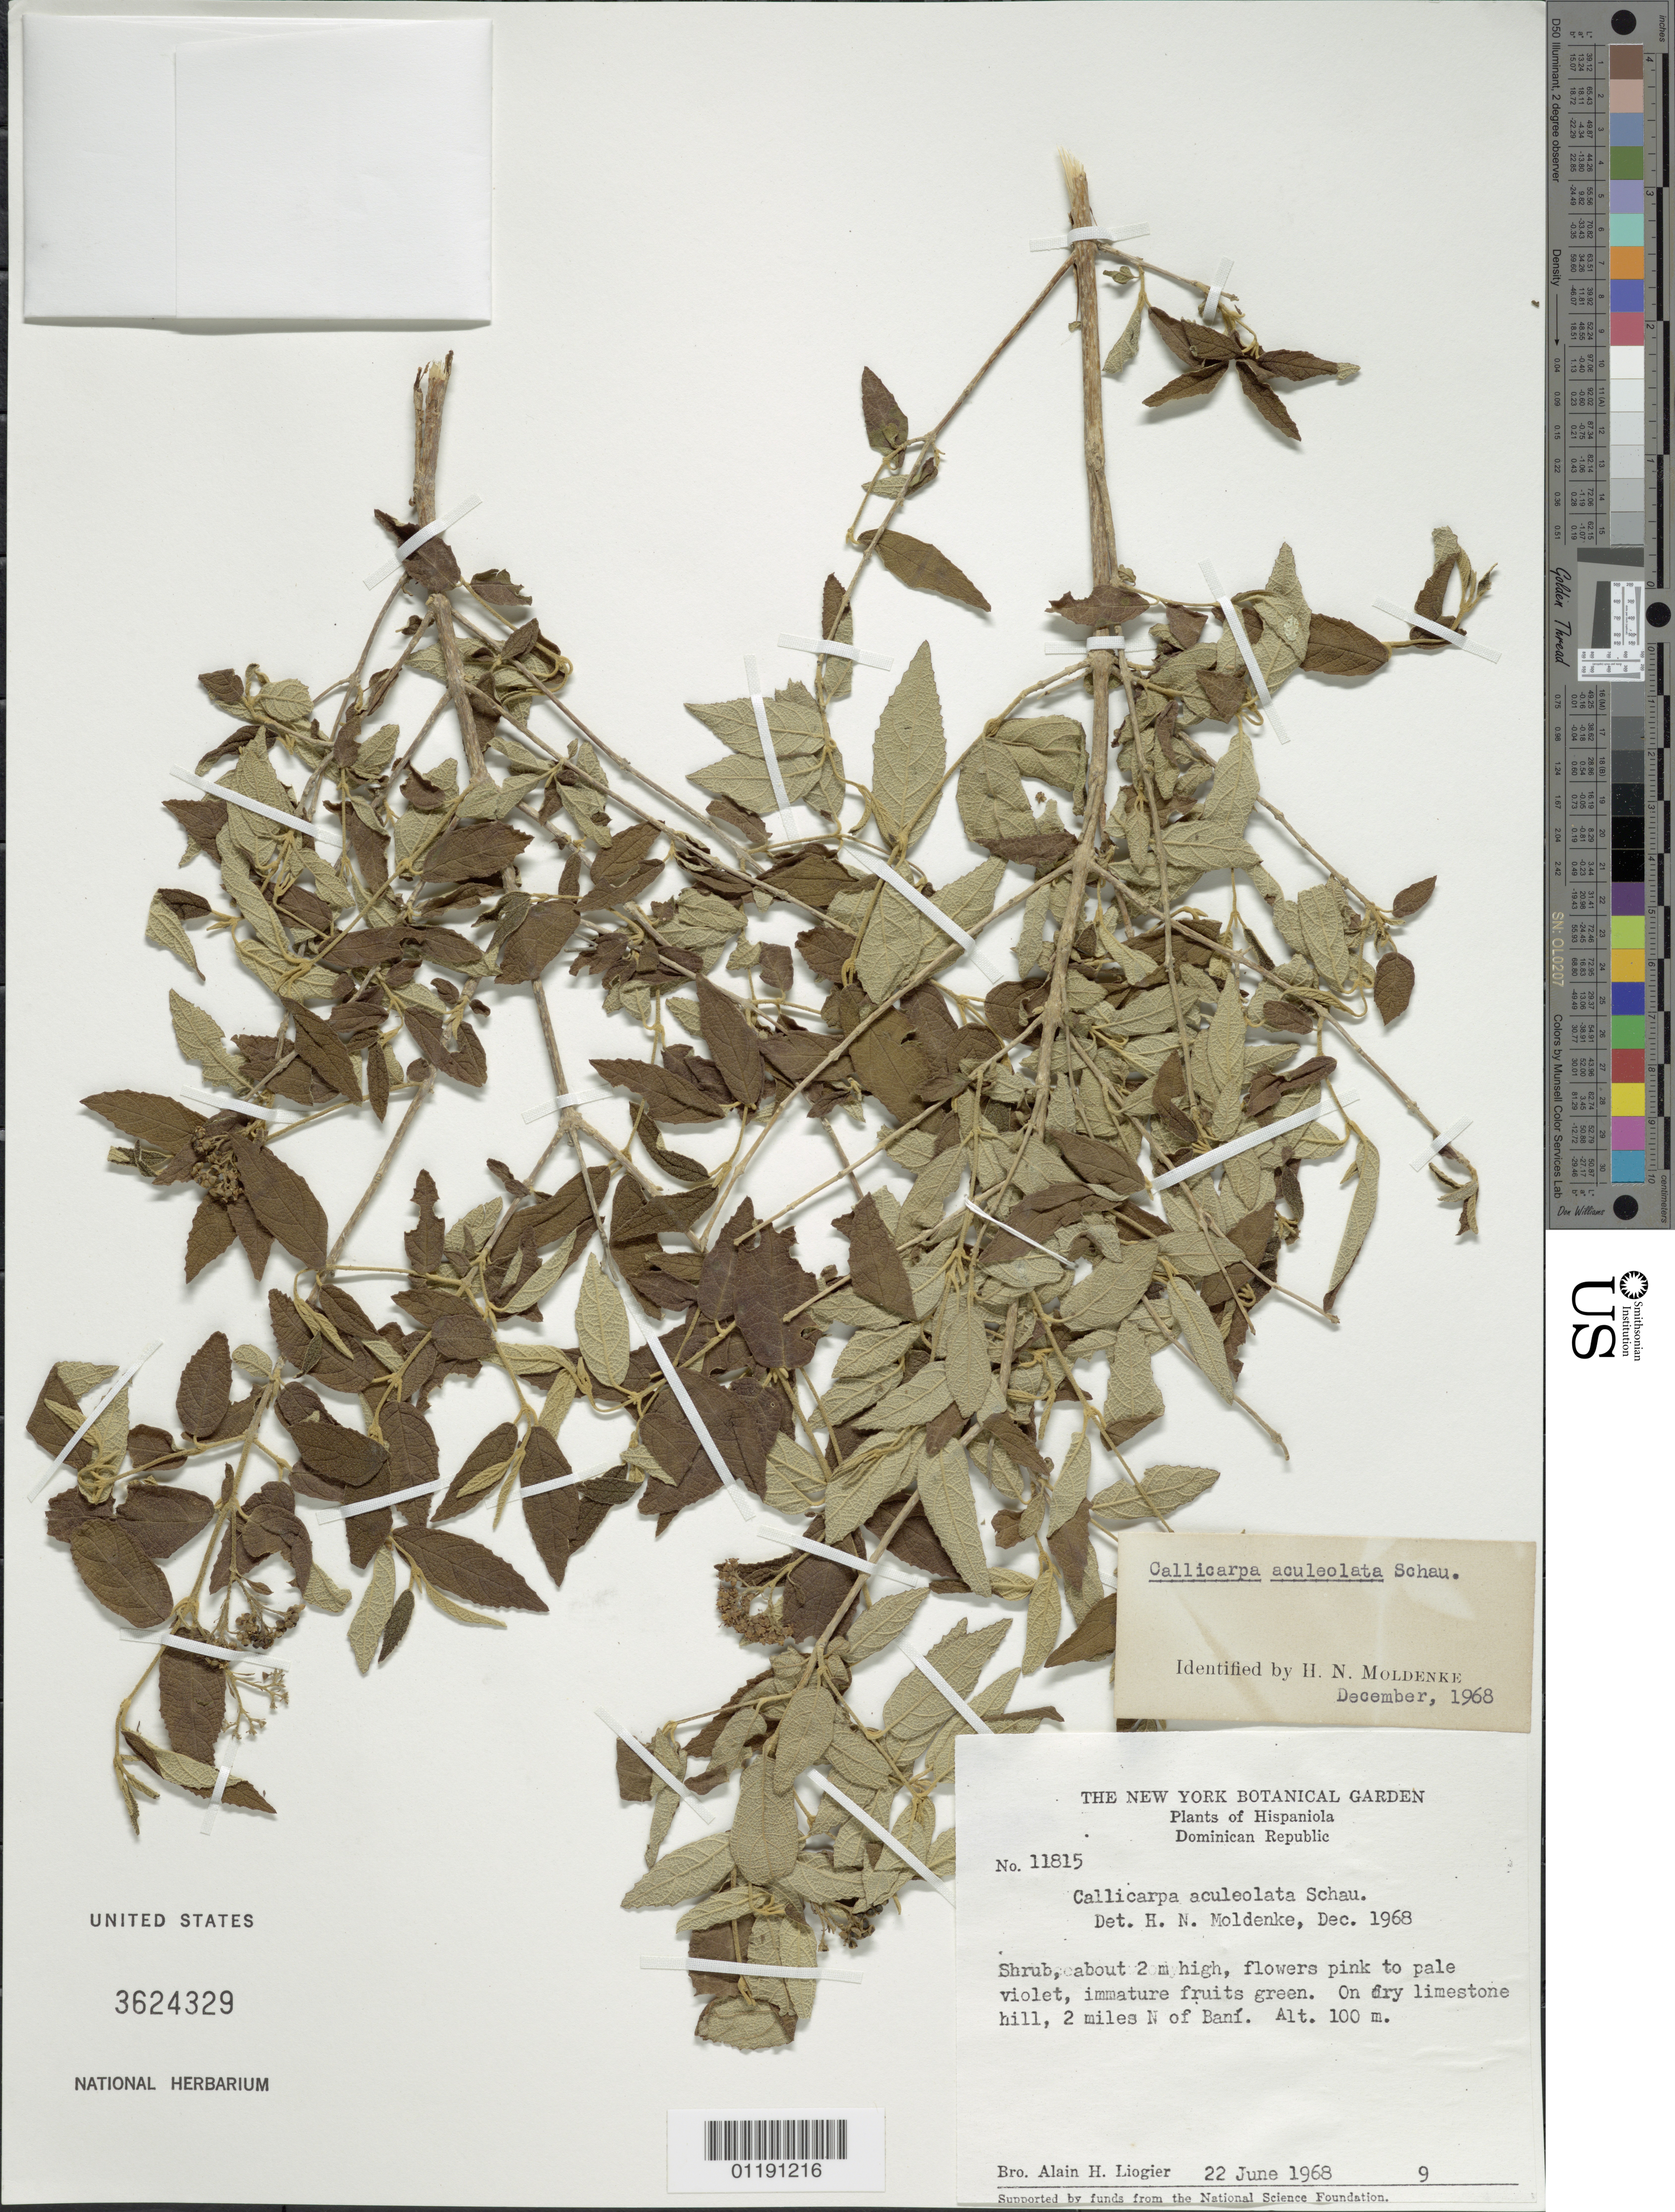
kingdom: Plantae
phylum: Tracheophyta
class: Magnoliopsida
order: Lamiales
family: Lamiaceae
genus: Callicarpa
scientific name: Callicarpa aculeolata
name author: Schauer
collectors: A. H. Liogier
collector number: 11815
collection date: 1968-06-22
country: Dominican Republic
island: Hispaniola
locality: On dry limestone hill, 2 miles N of Baní.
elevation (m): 100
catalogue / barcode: US 3624329